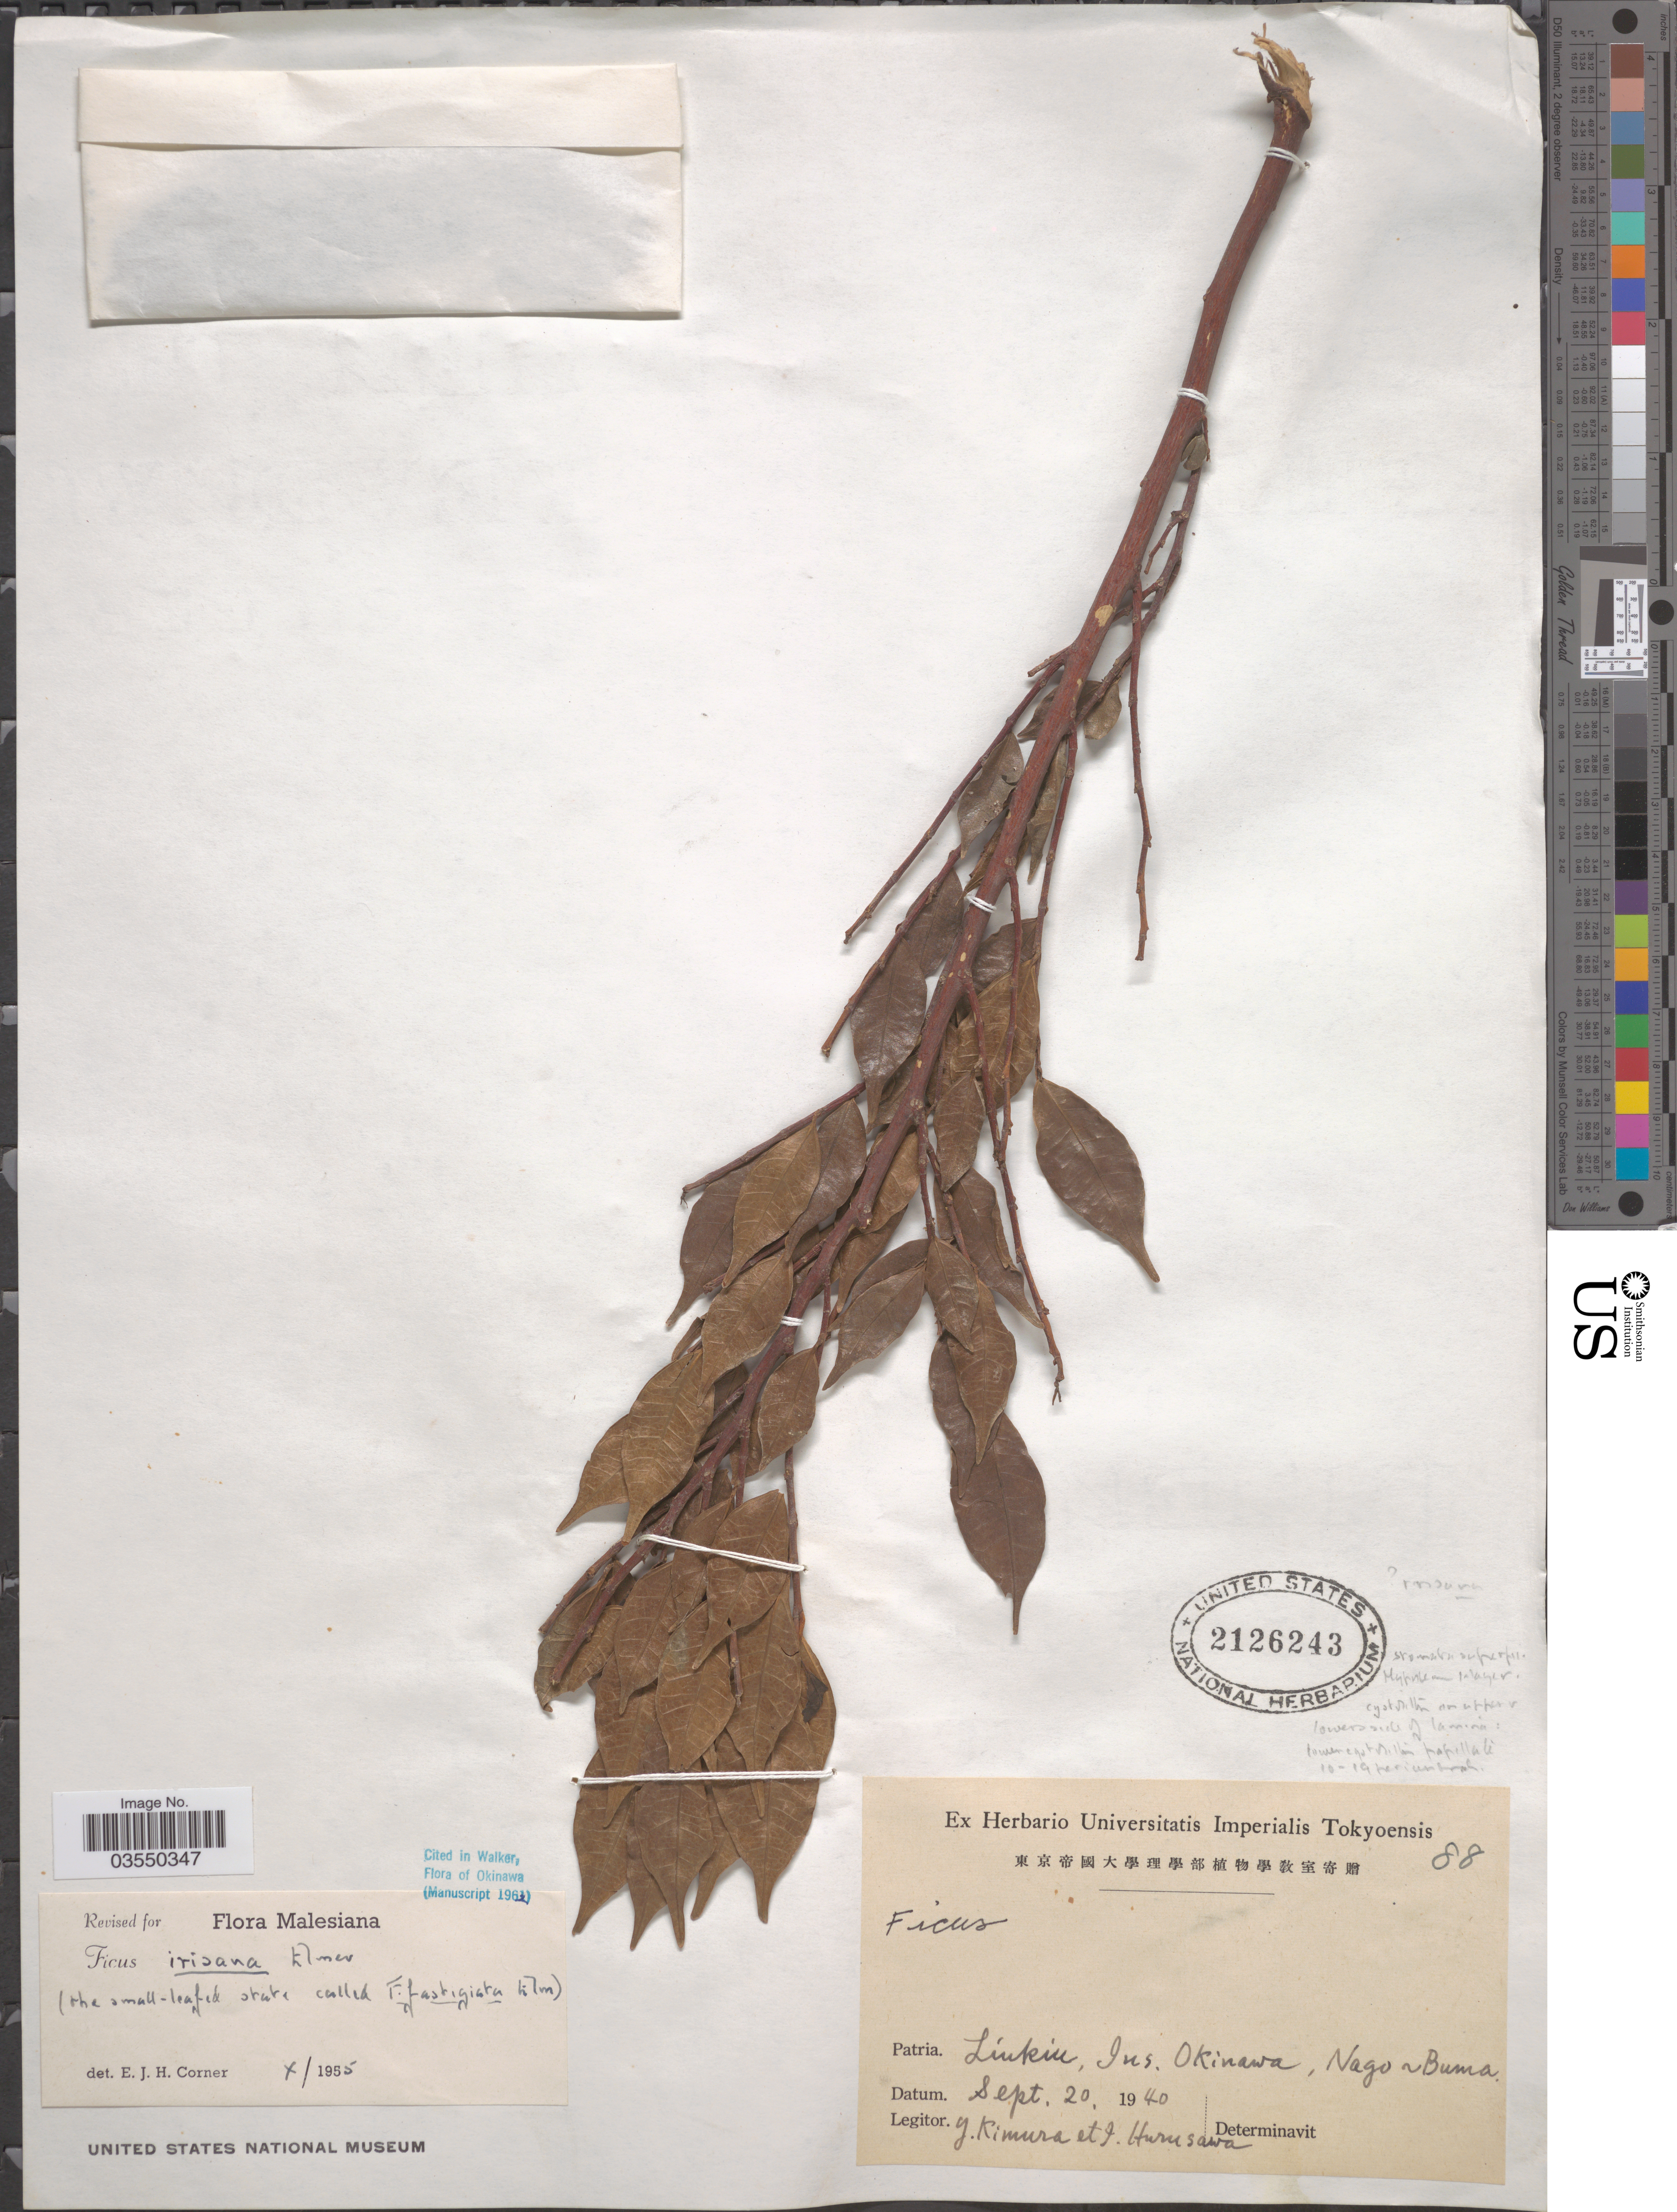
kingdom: Plantae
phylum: Tracheophyta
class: Magnoliopsida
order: Rosales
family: Moraceae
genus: Ficus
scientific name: Ficus irisana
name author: Elmer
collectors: Y. Kimura & I. Hurusawa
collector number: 88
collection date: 1940-09-20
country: Japan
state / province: Okinawa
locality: Liukiu, Ins. Okinawa, Nago ~ Buma.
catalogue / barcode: US 2126243